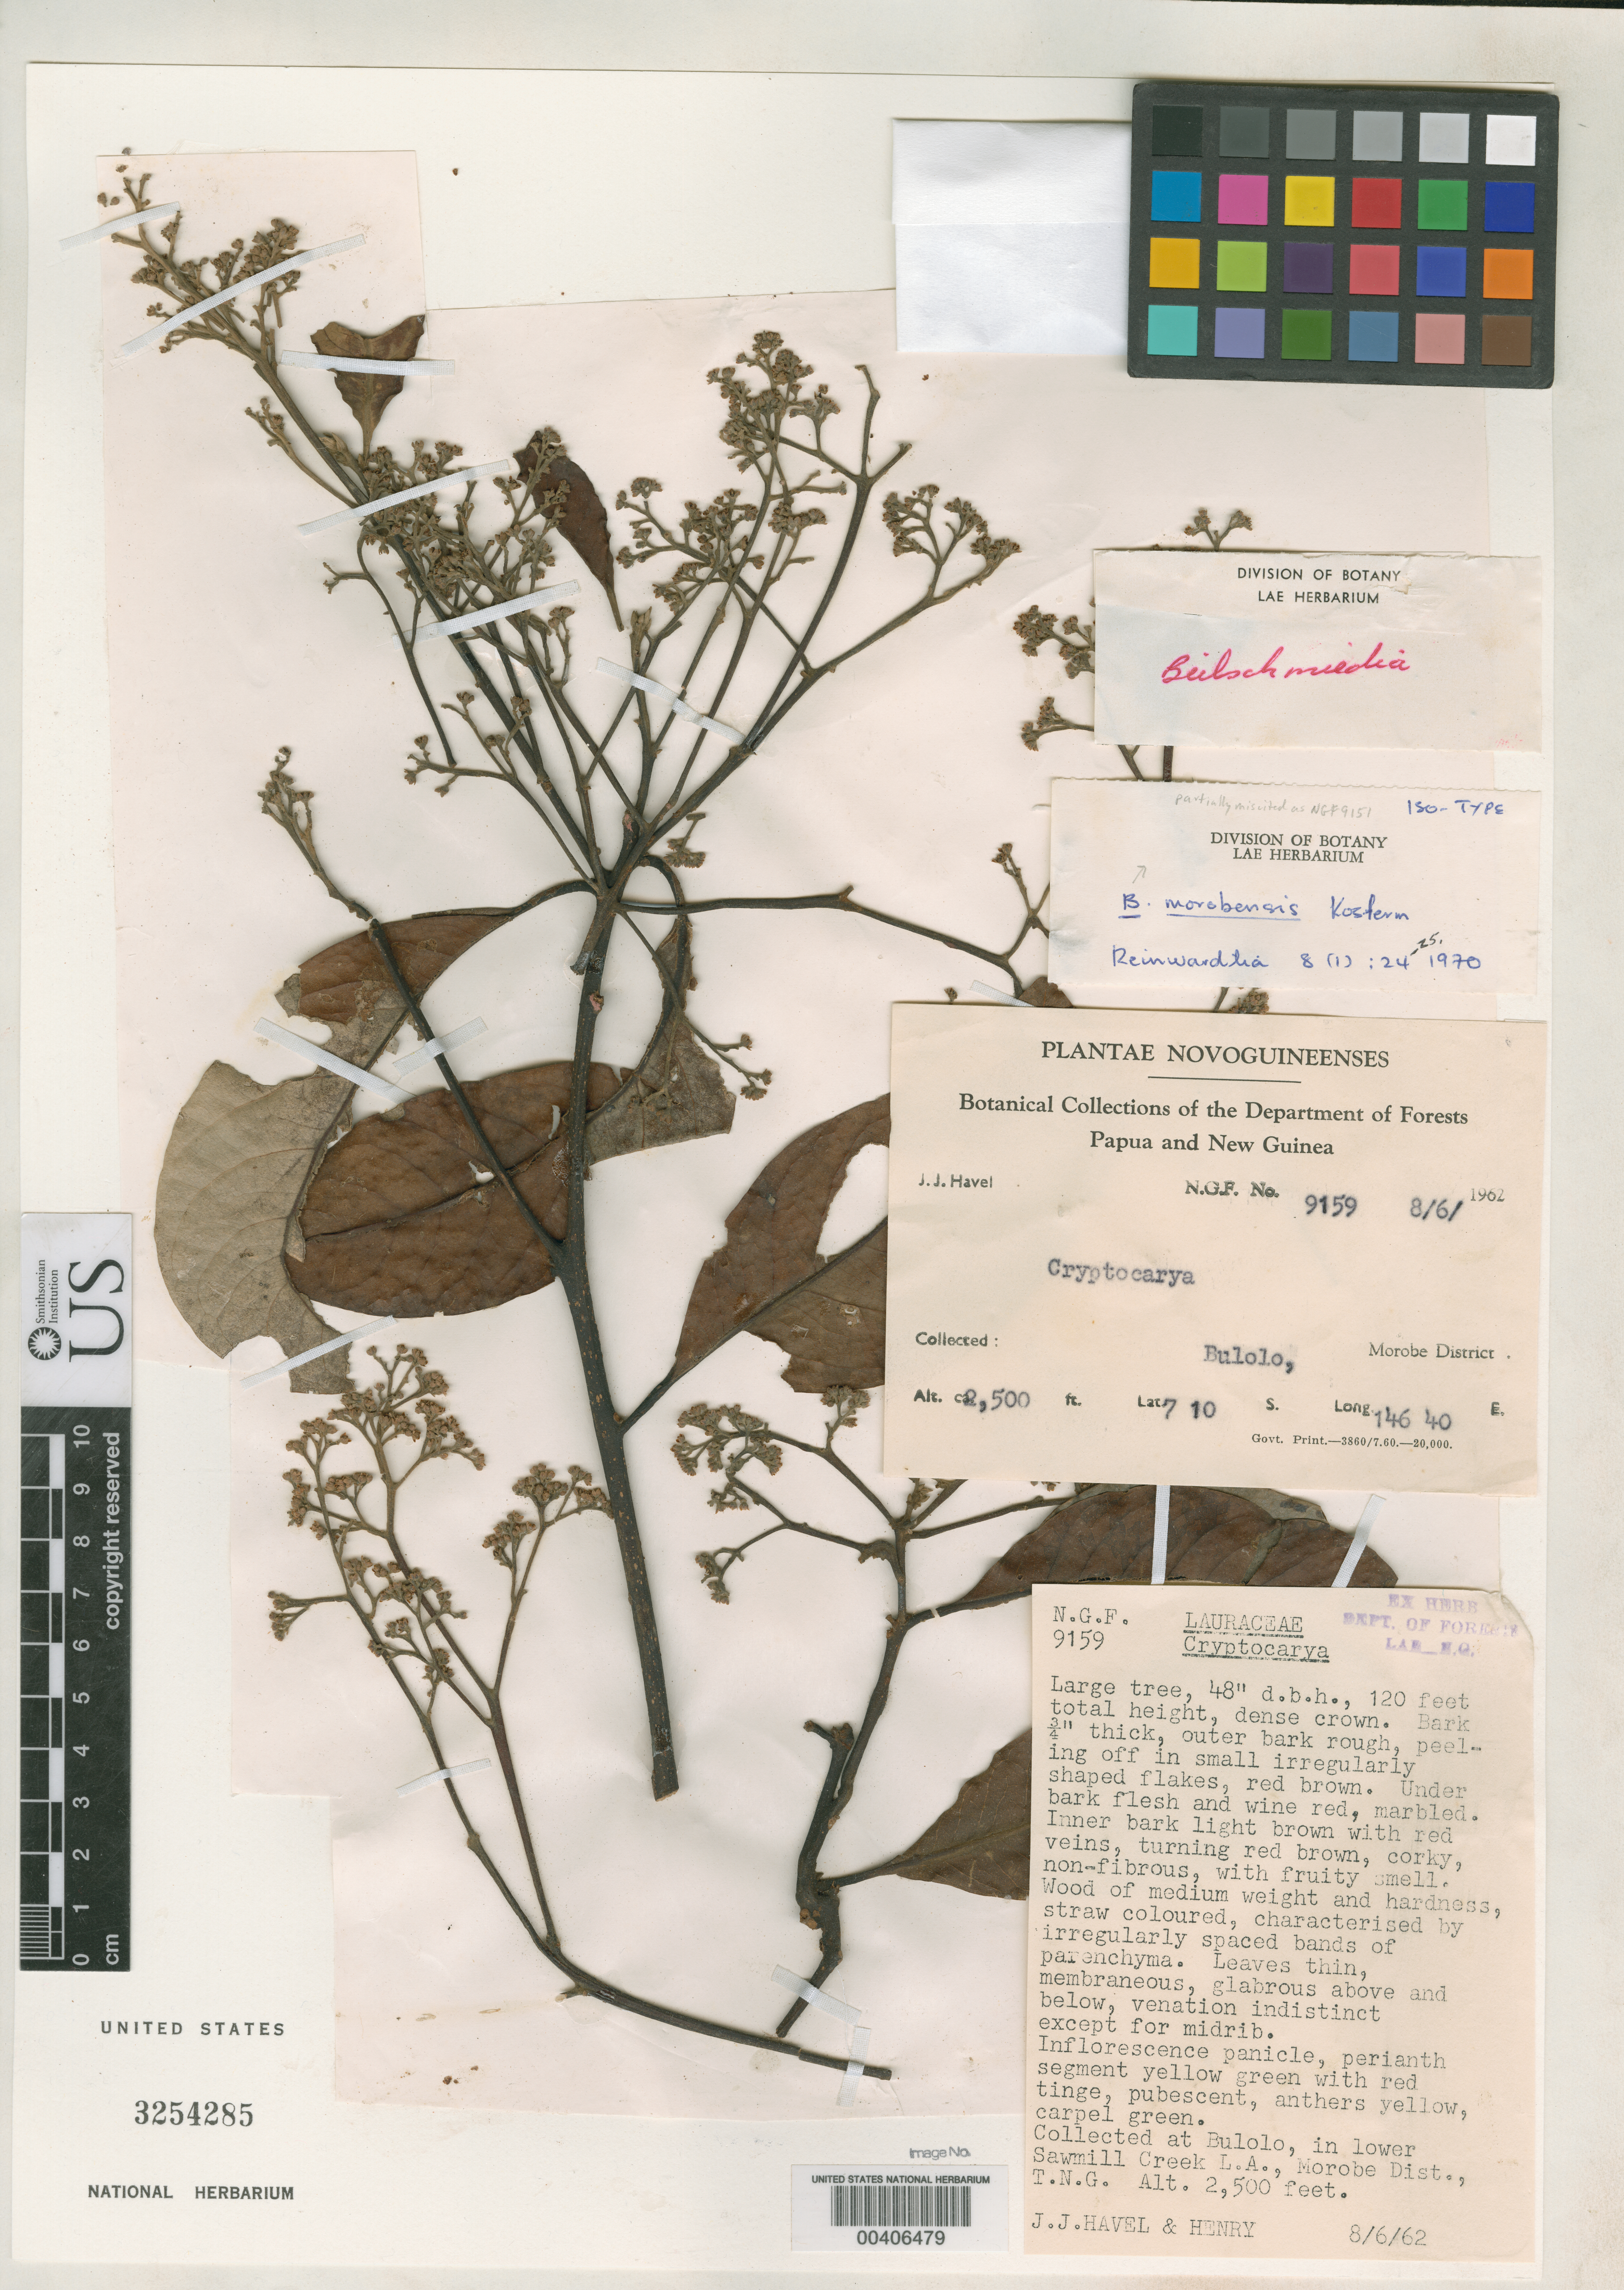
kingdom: Plantae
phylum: Tracheophyta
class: Magnoliopsida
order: Laurales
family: Lauraceae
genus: Beilschmiedia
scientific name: Beilschmiedia morobensis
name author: Kosterm.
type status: Isotype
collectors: J. Havel & -. Henry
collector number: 9159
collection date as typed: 08 Jun 1962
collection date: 1962-06-08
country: Papua New Guinea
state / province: Morobe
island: New Guinea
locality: Bulolo, lower Sawmill Creek.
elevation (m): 762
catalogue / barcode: US 3254285